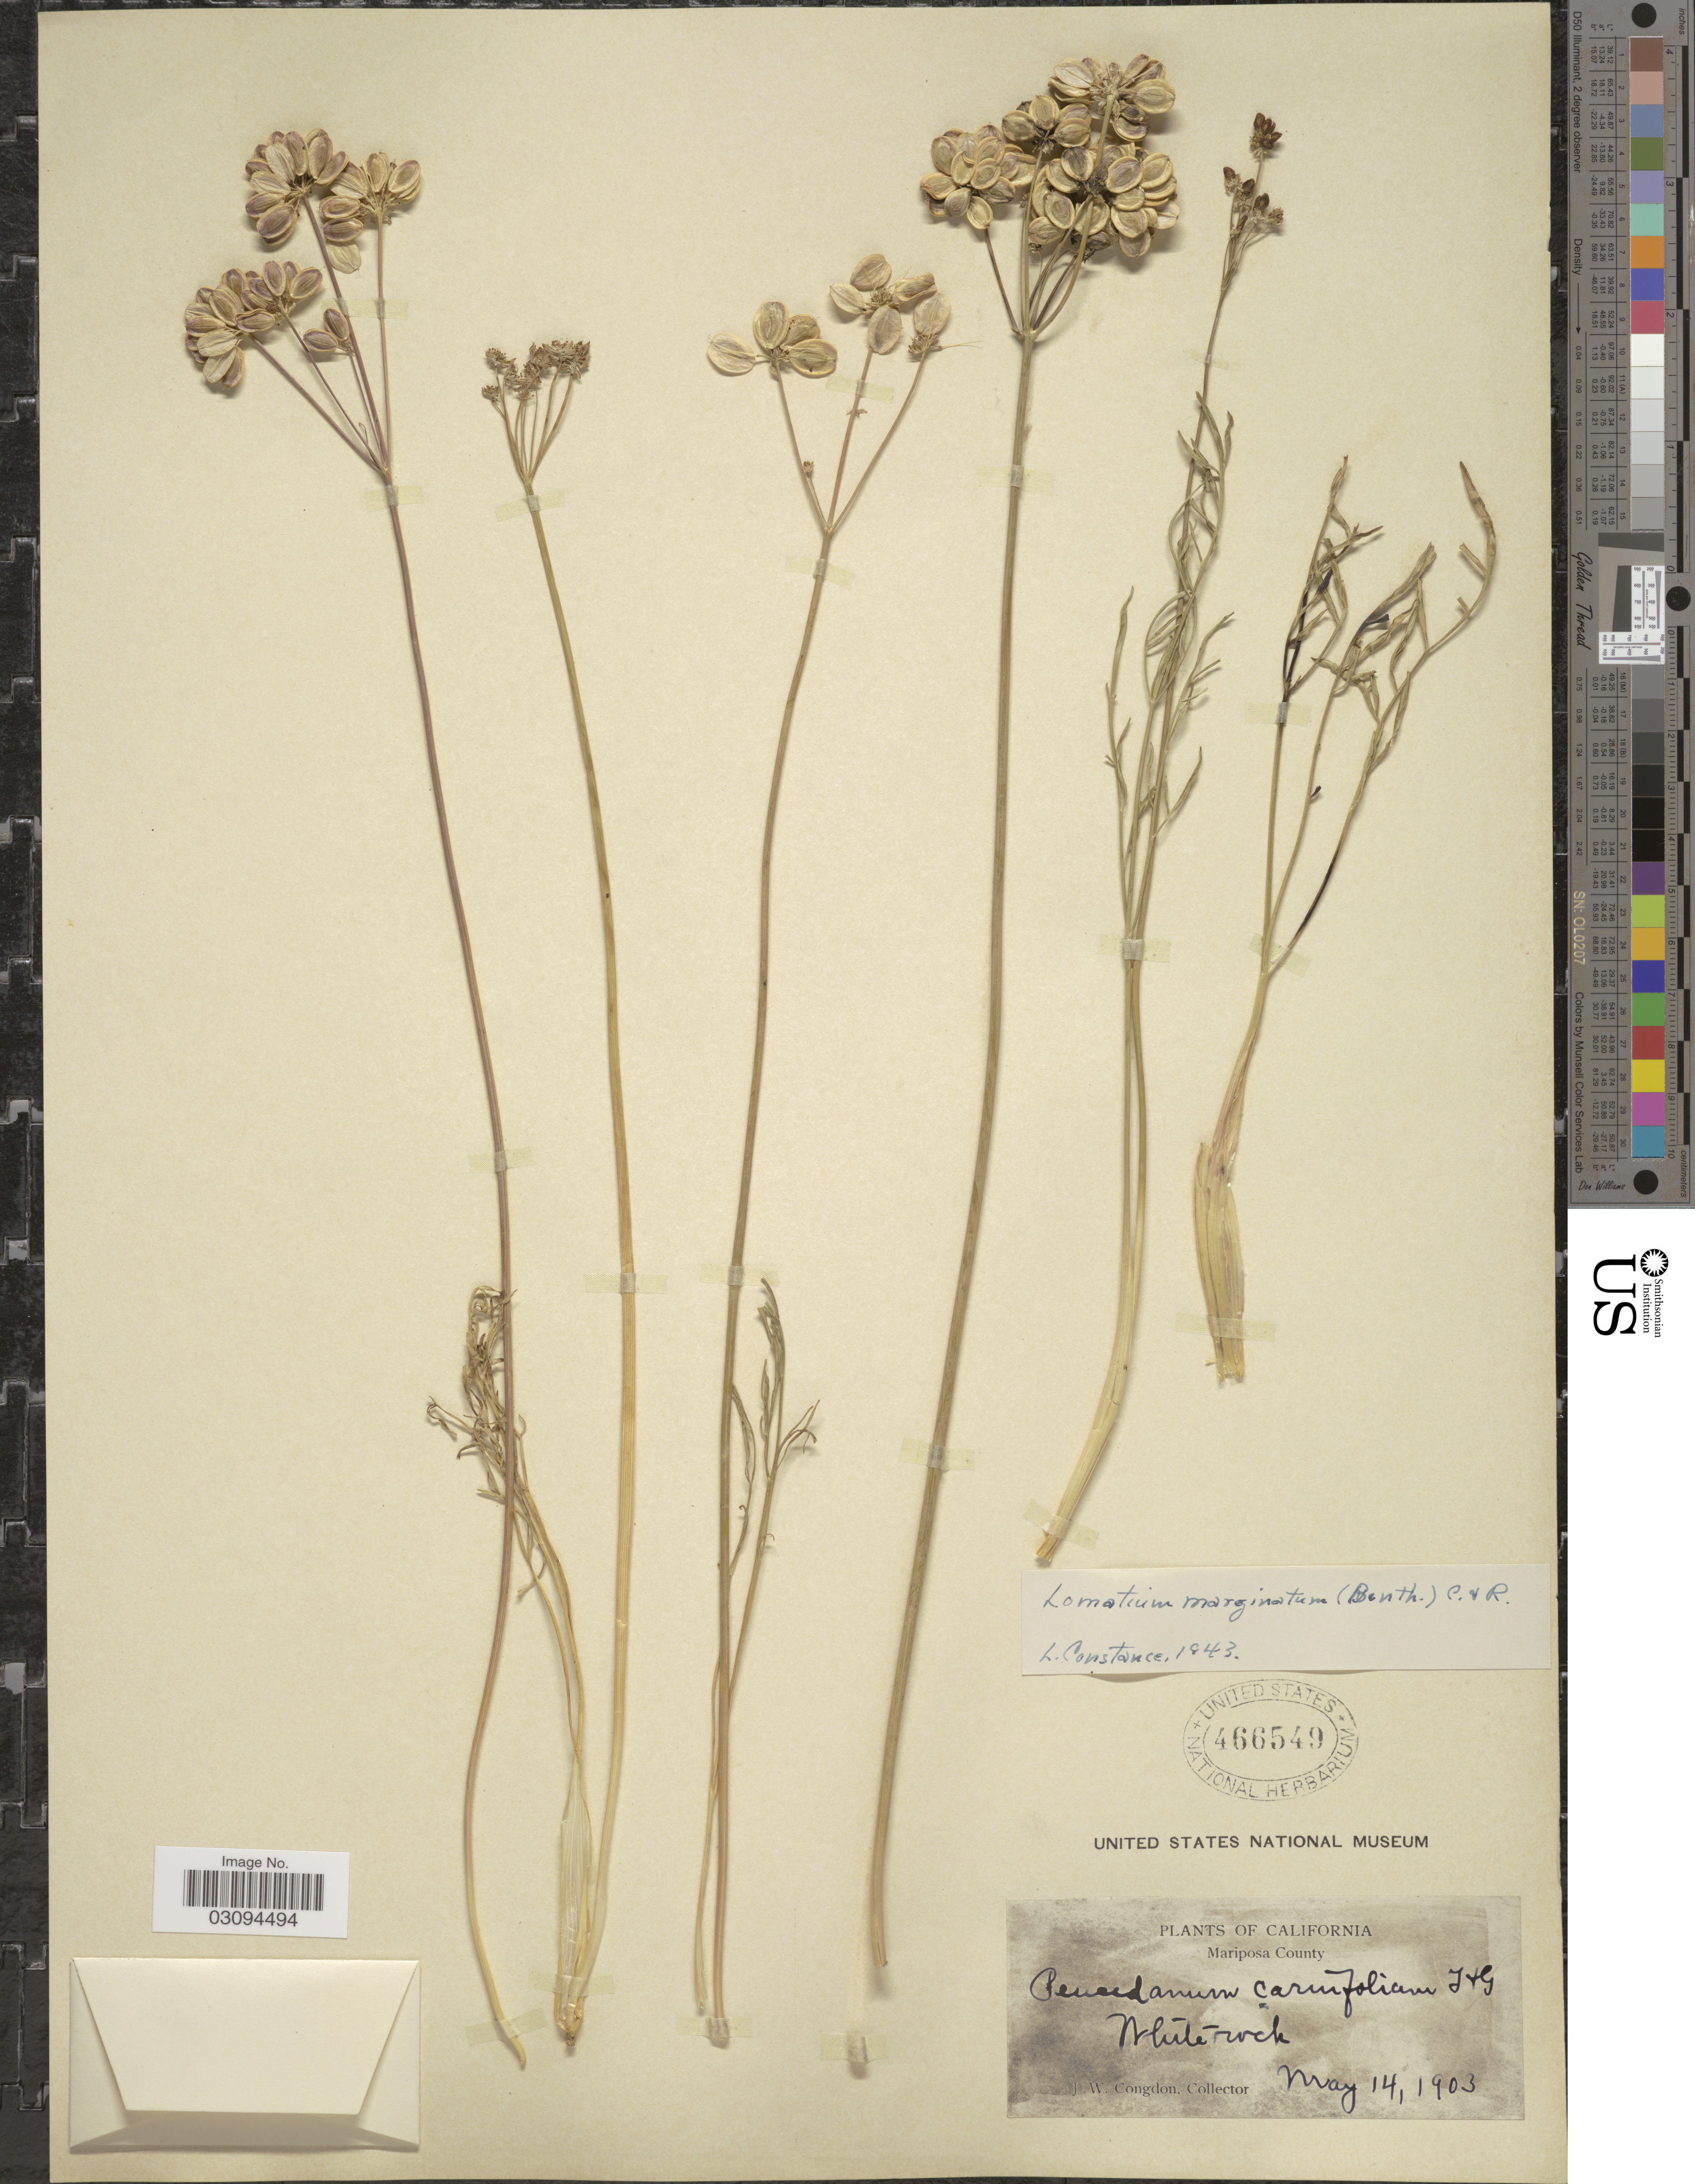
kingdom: Plantae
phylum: Tracheophyta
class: Magnoliopsida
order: Apiales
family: Apiaceae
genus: Lomatium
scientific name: Lomatium marginatum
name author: (Benth.) J.M. Coult. & Rose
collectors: J. W. Congdon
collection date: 1903-05-14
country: United States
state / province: California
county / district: Mariposa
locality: Mariposa County. White rock.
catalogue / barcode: US 466549